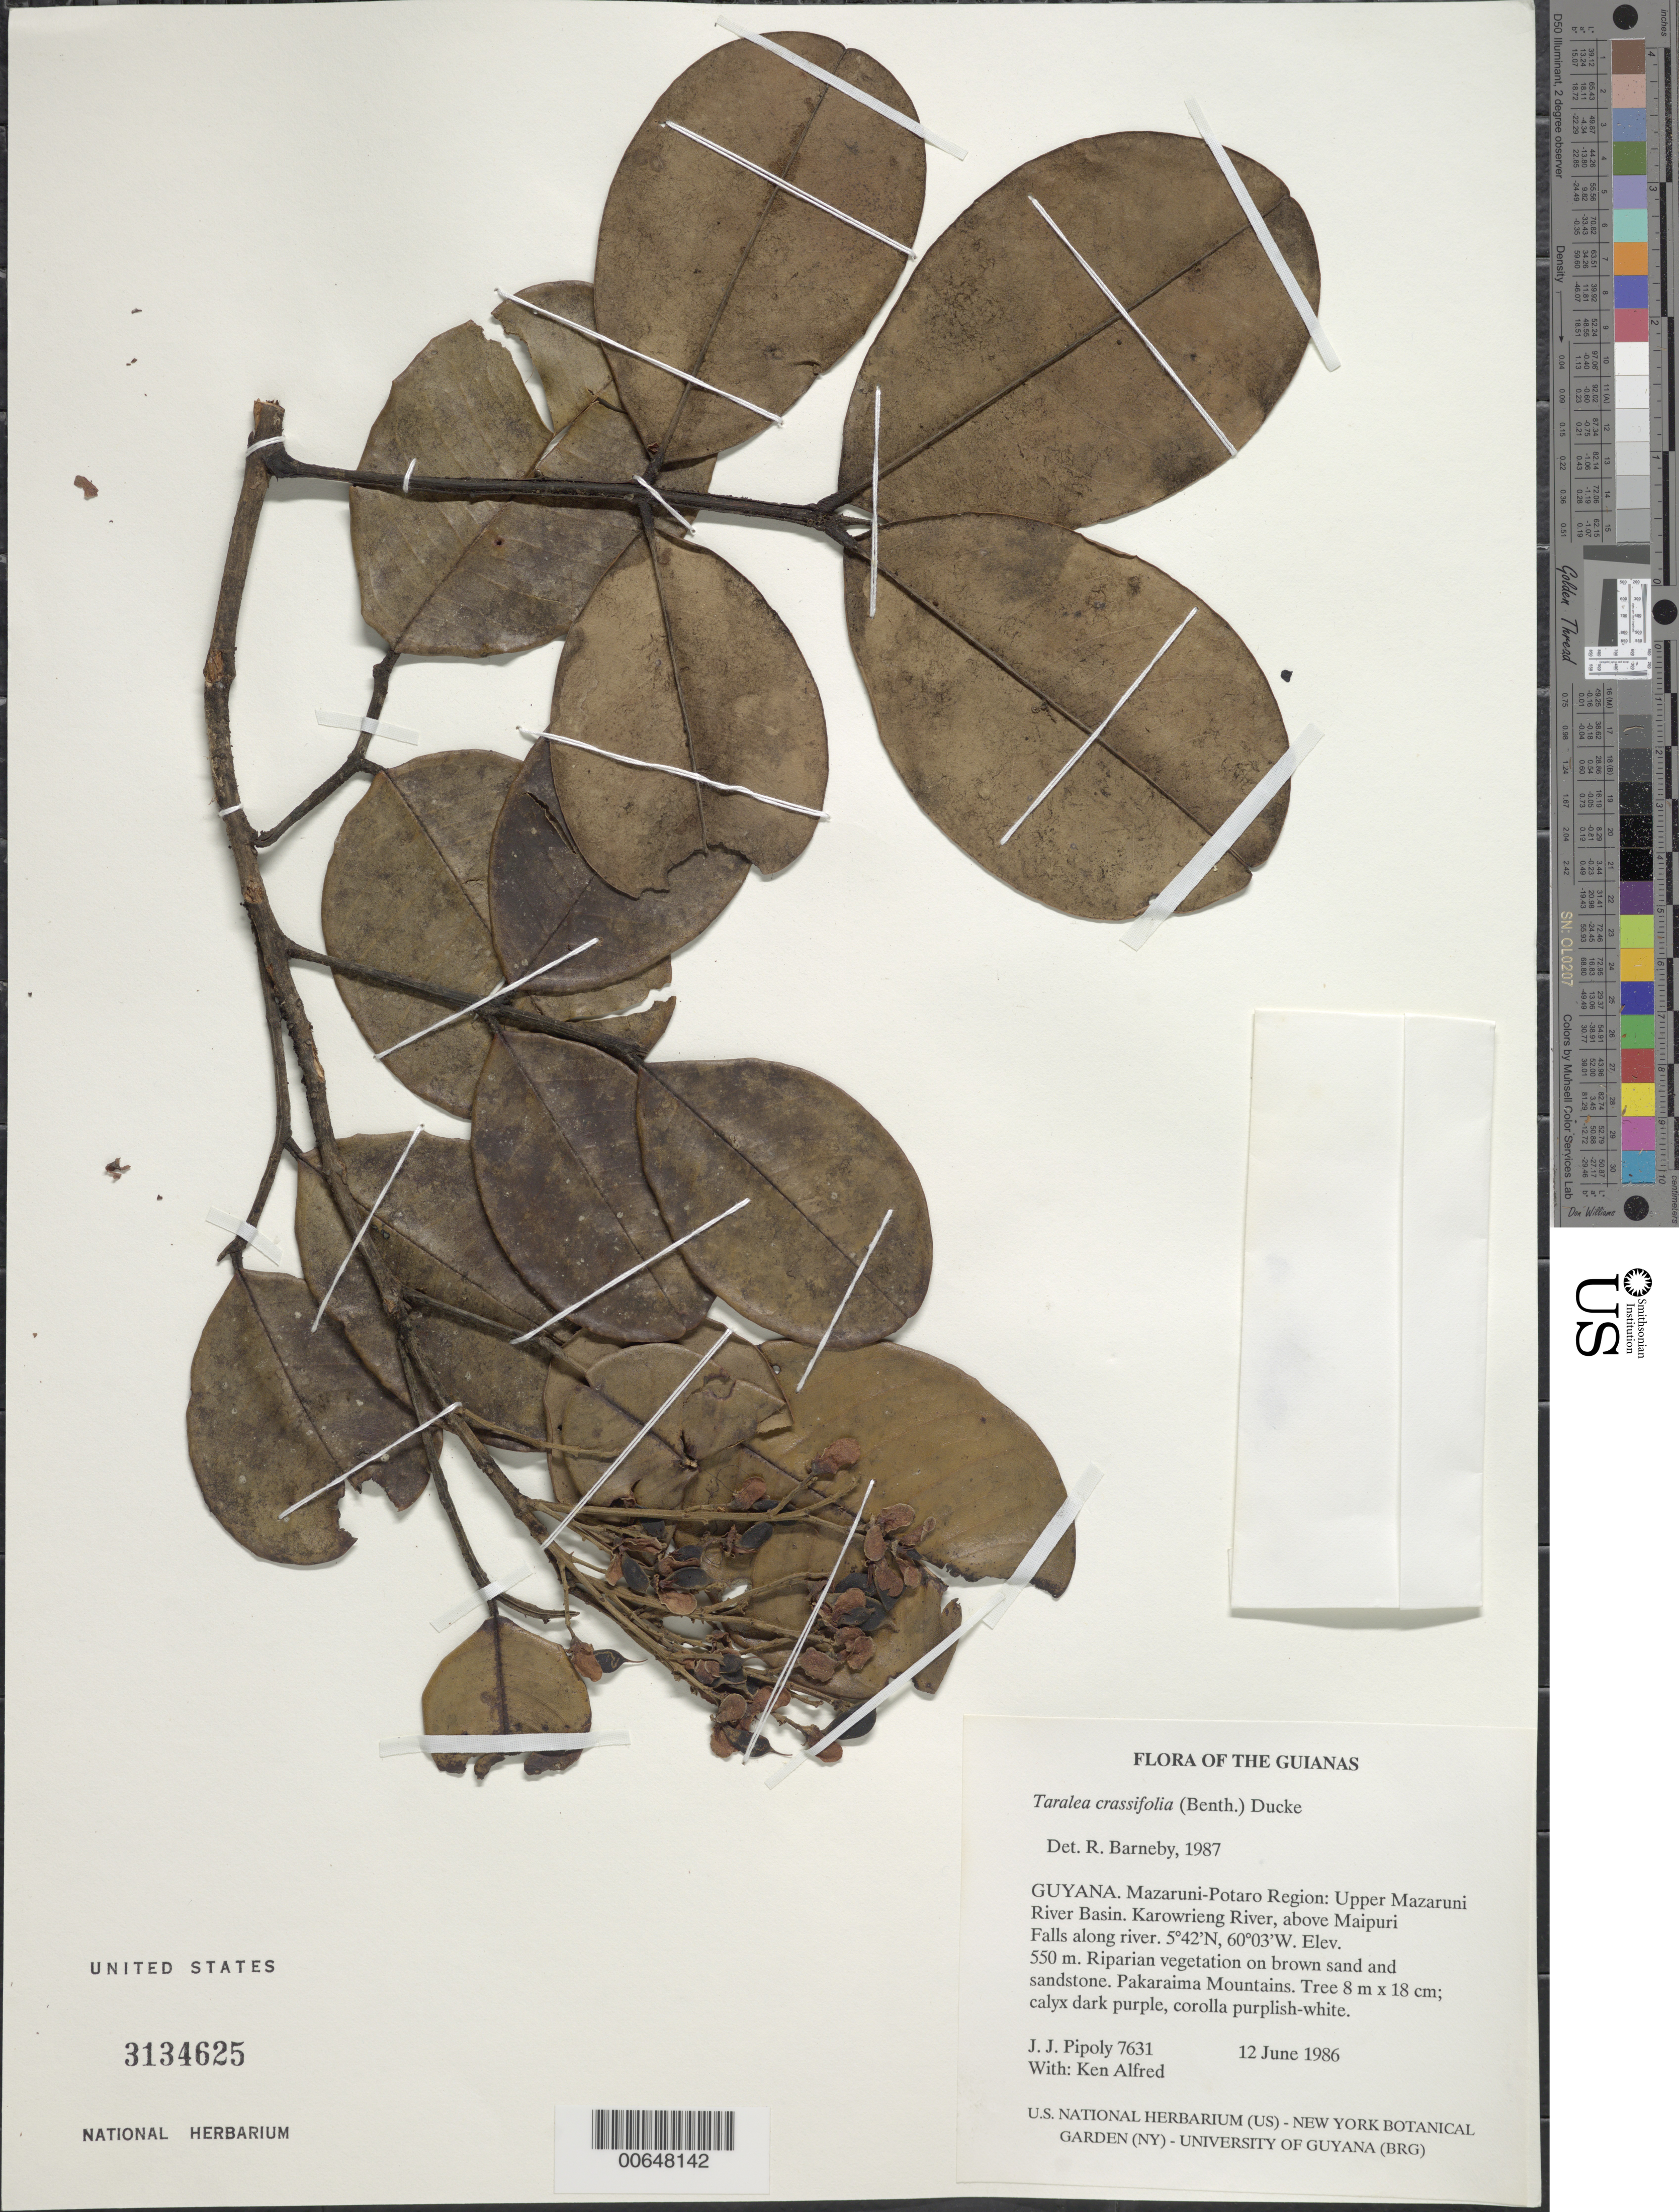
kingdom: Plantae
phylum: Tracheophyta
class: Magnoliopsida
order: Fabales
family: Fabaceae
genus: Taralea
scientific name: Taralea crassifolia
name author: (Spruce ex Benth.) Ducke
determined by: Barneby, Rupert C., (NY)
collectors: J. J. Pipoly & K. Alfred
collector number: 7631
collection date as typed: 12 June 1986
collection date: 1986-06-12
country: Guyana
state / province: Cuyuni-Mazaruni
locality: Pakaraima Mts. Upper Mazaruni River Basin. Karowrieng River, above Maipuri Falls along river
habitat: Riparian vegetation on brown sand and sandstone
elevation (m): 550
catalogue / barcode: US 3134625